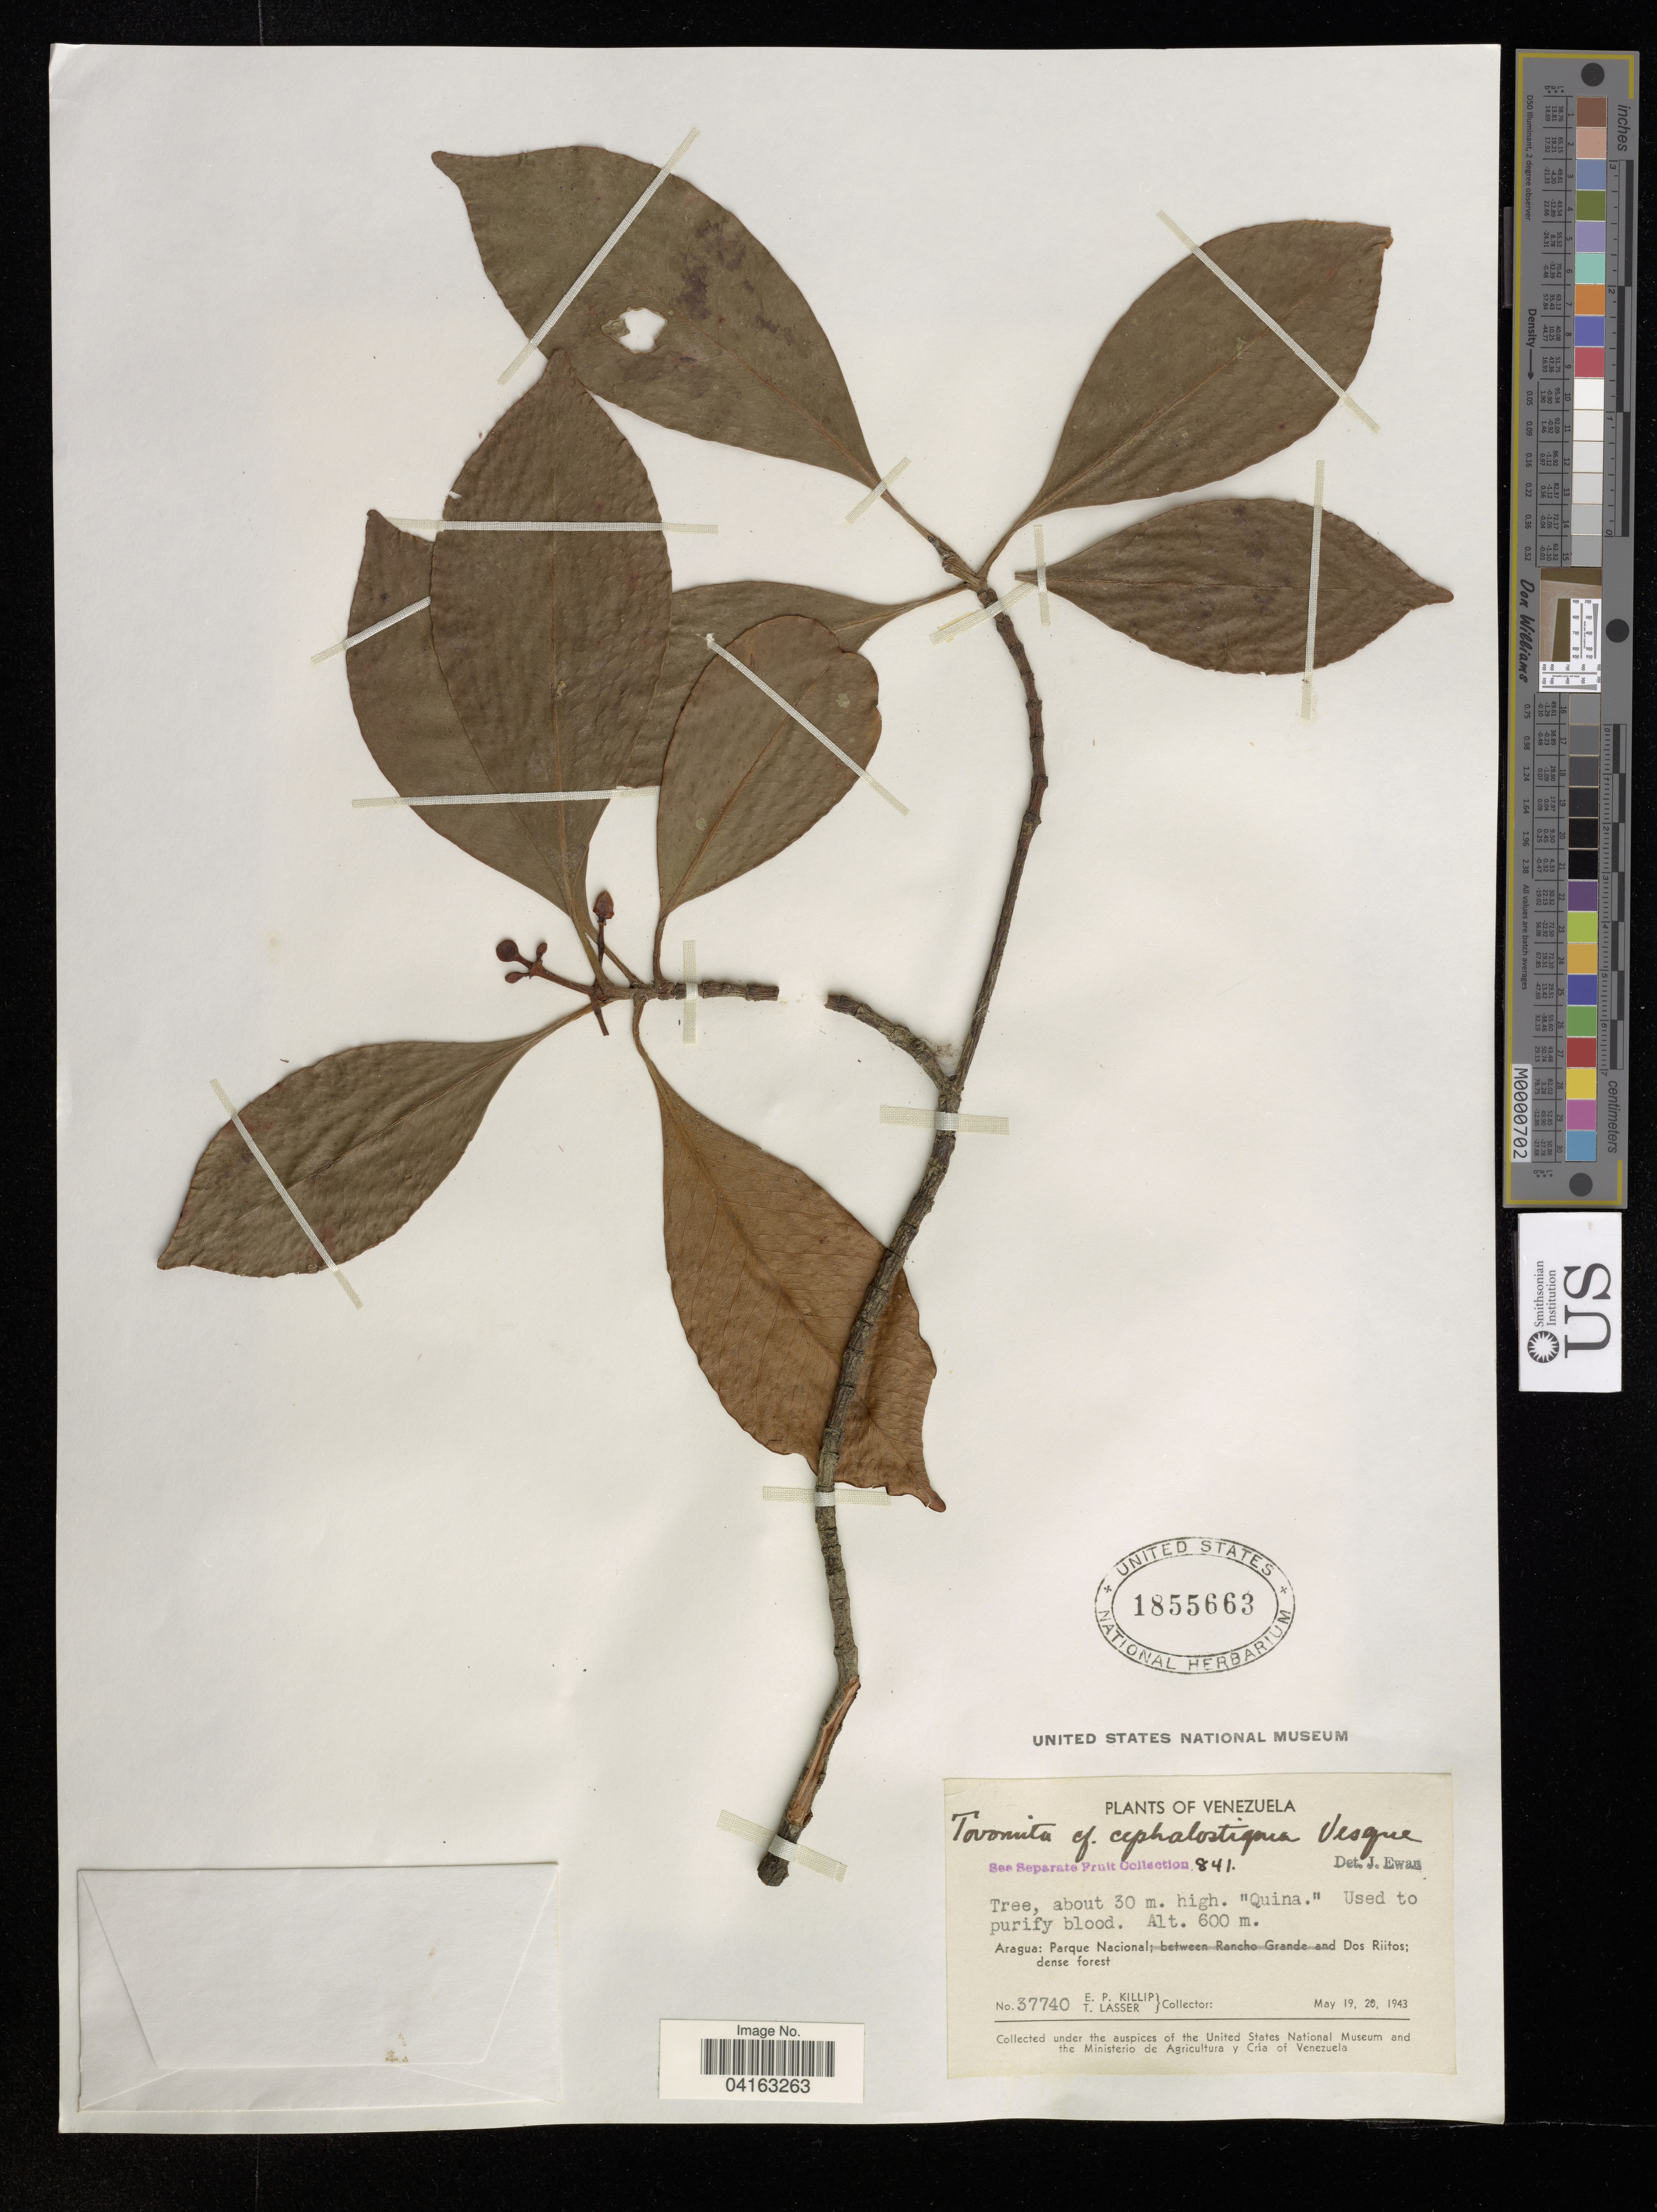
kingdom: Plantae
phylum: Tracheophyta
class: Magnoliopsida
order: Malpighiales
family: Clusiaceae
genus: Tovomita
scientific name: Tovomita cephalostigma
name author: Vesque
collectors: E. P. Killip & T. Lasser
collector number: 37740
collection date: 1943-05-19/1943-05-20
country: Venezuela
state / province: Aragua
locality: Parque Nacional; Dos Riitos.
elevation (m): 600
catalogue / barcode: US 1855663